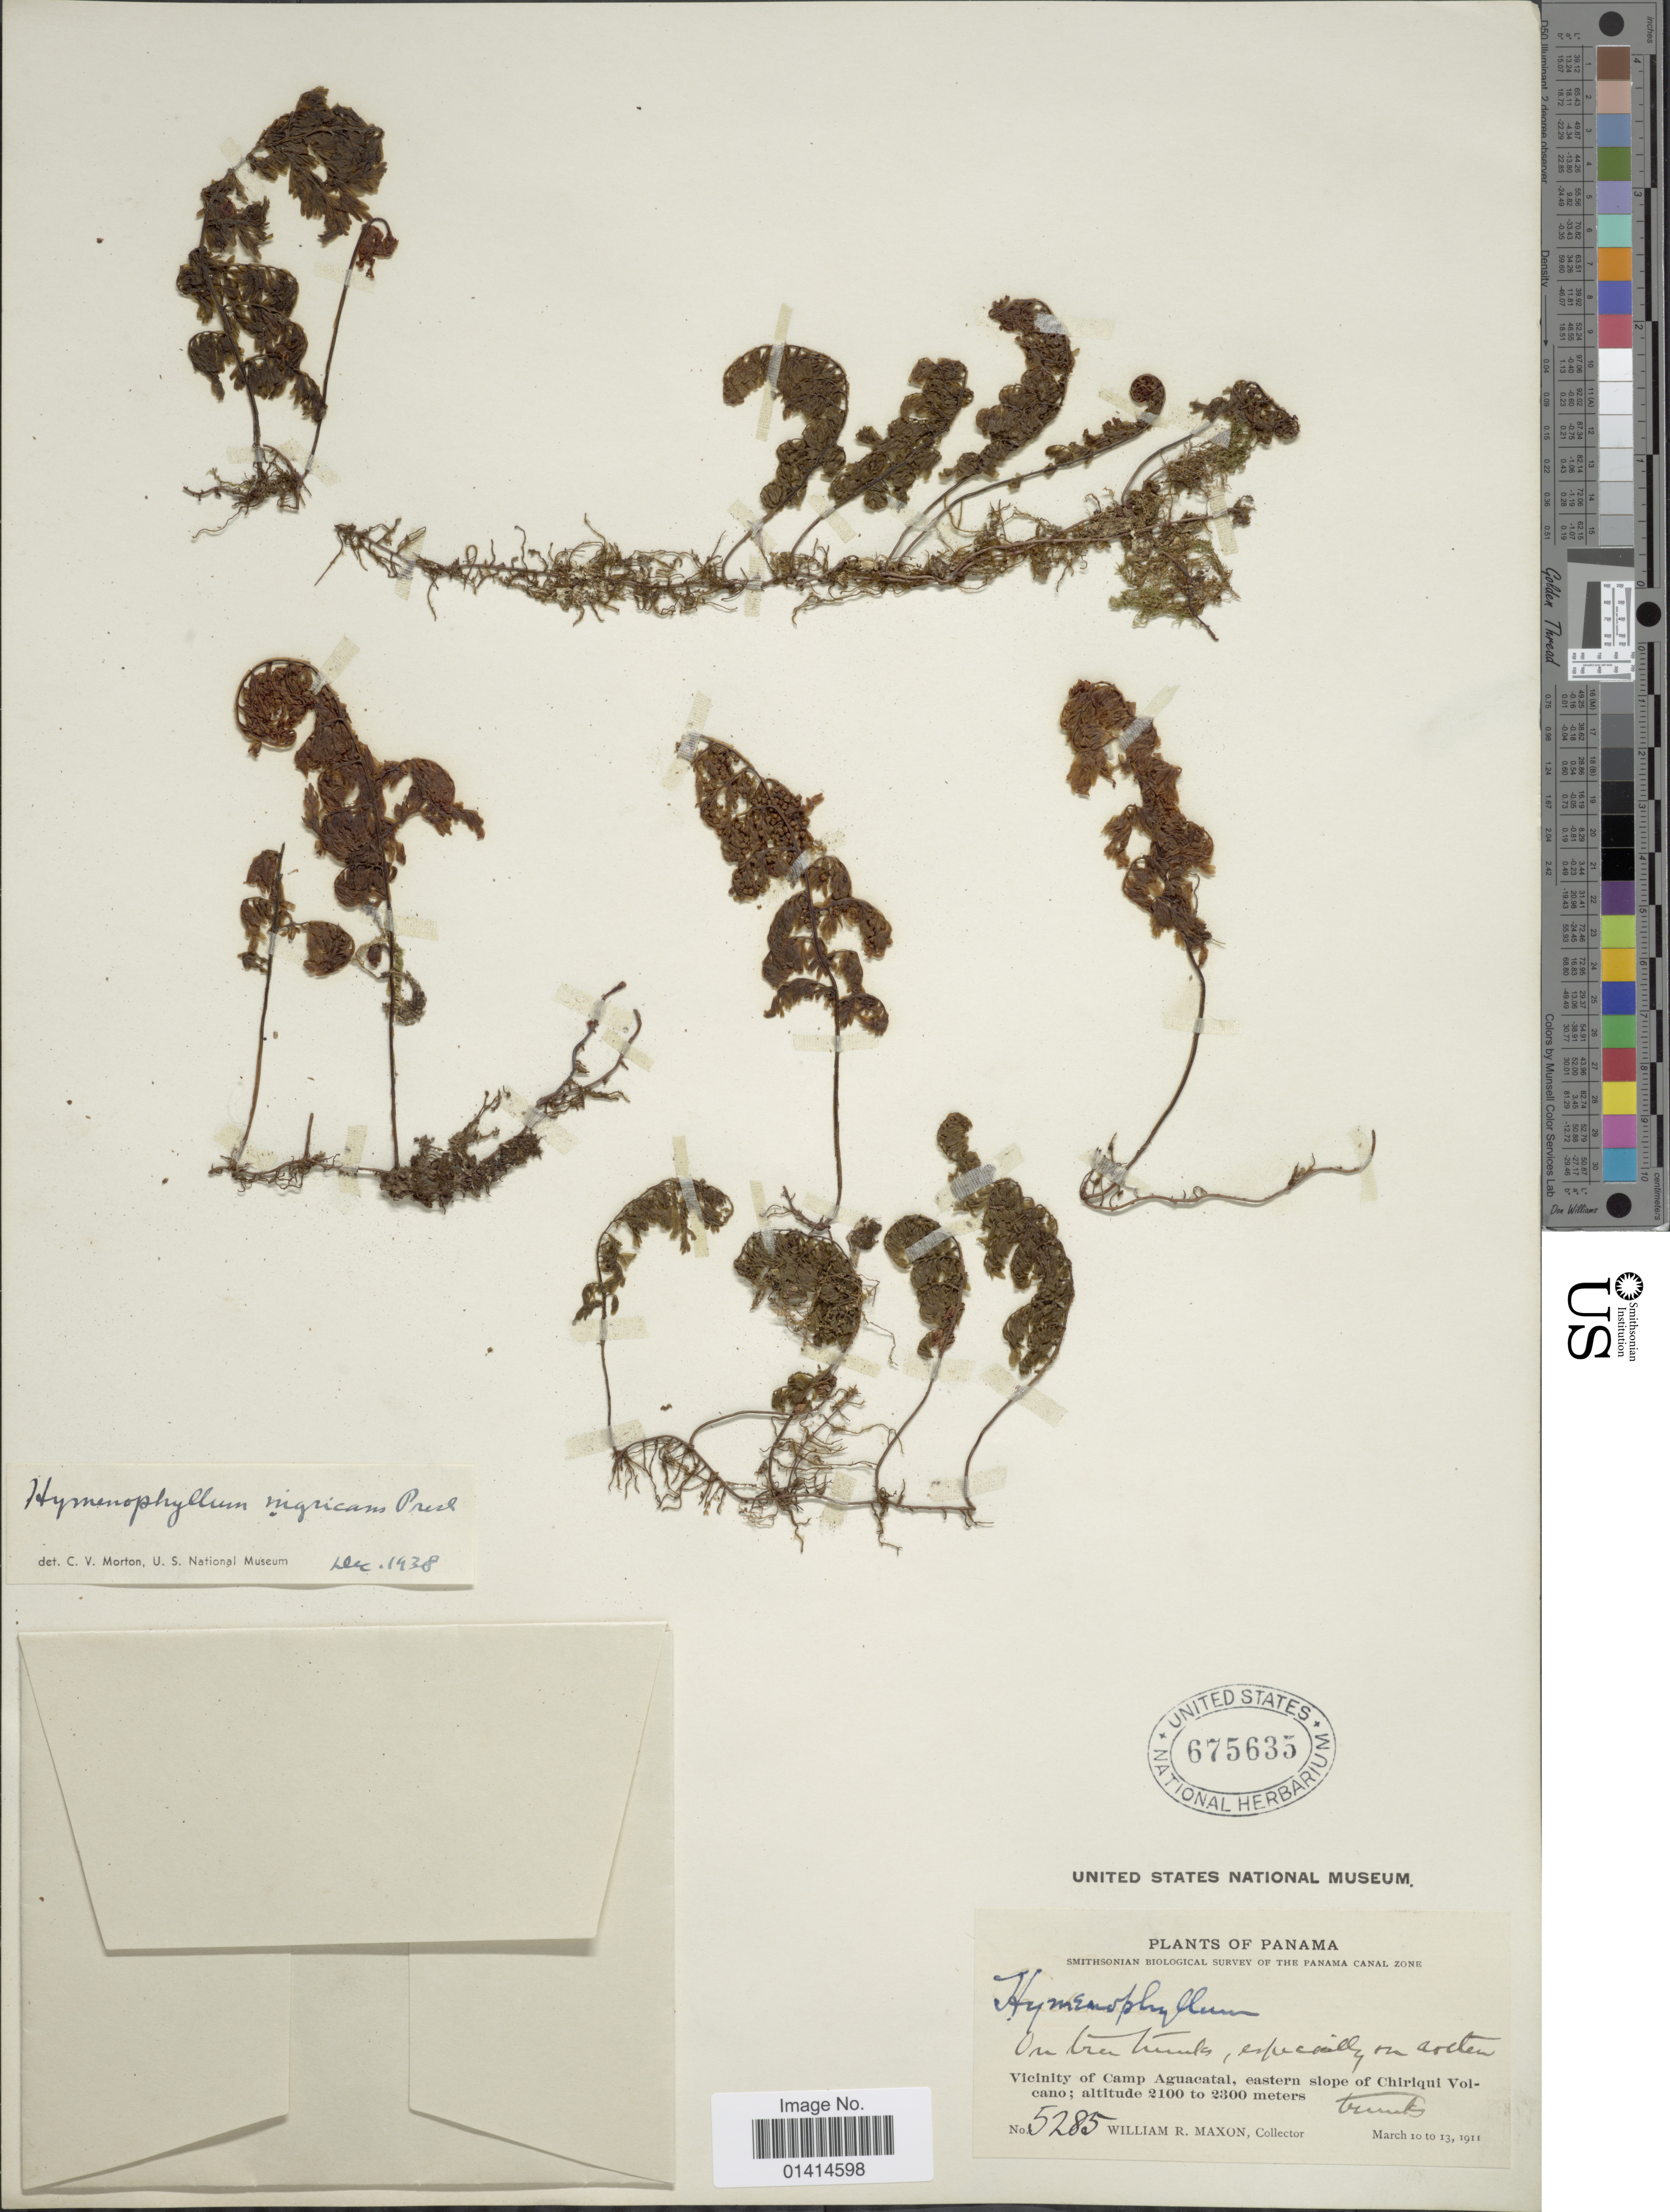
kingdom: Plantae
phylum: Tracheophyta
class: Polypodiopsida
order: Hymenophyllales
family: Hymenophyllaceae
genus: Hymenophyllum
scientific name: Hymenophyllum polyanthos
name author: (Sw.) Sw.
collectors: W. R. Maxon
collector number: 5285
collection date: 1911-03-10/1911-03-13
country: Panama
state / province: Chiriqui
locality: Vicinity of Camp Aguacatal, eastern slope of Chiriqui Volcano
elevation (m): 2100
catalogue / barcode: US 675635